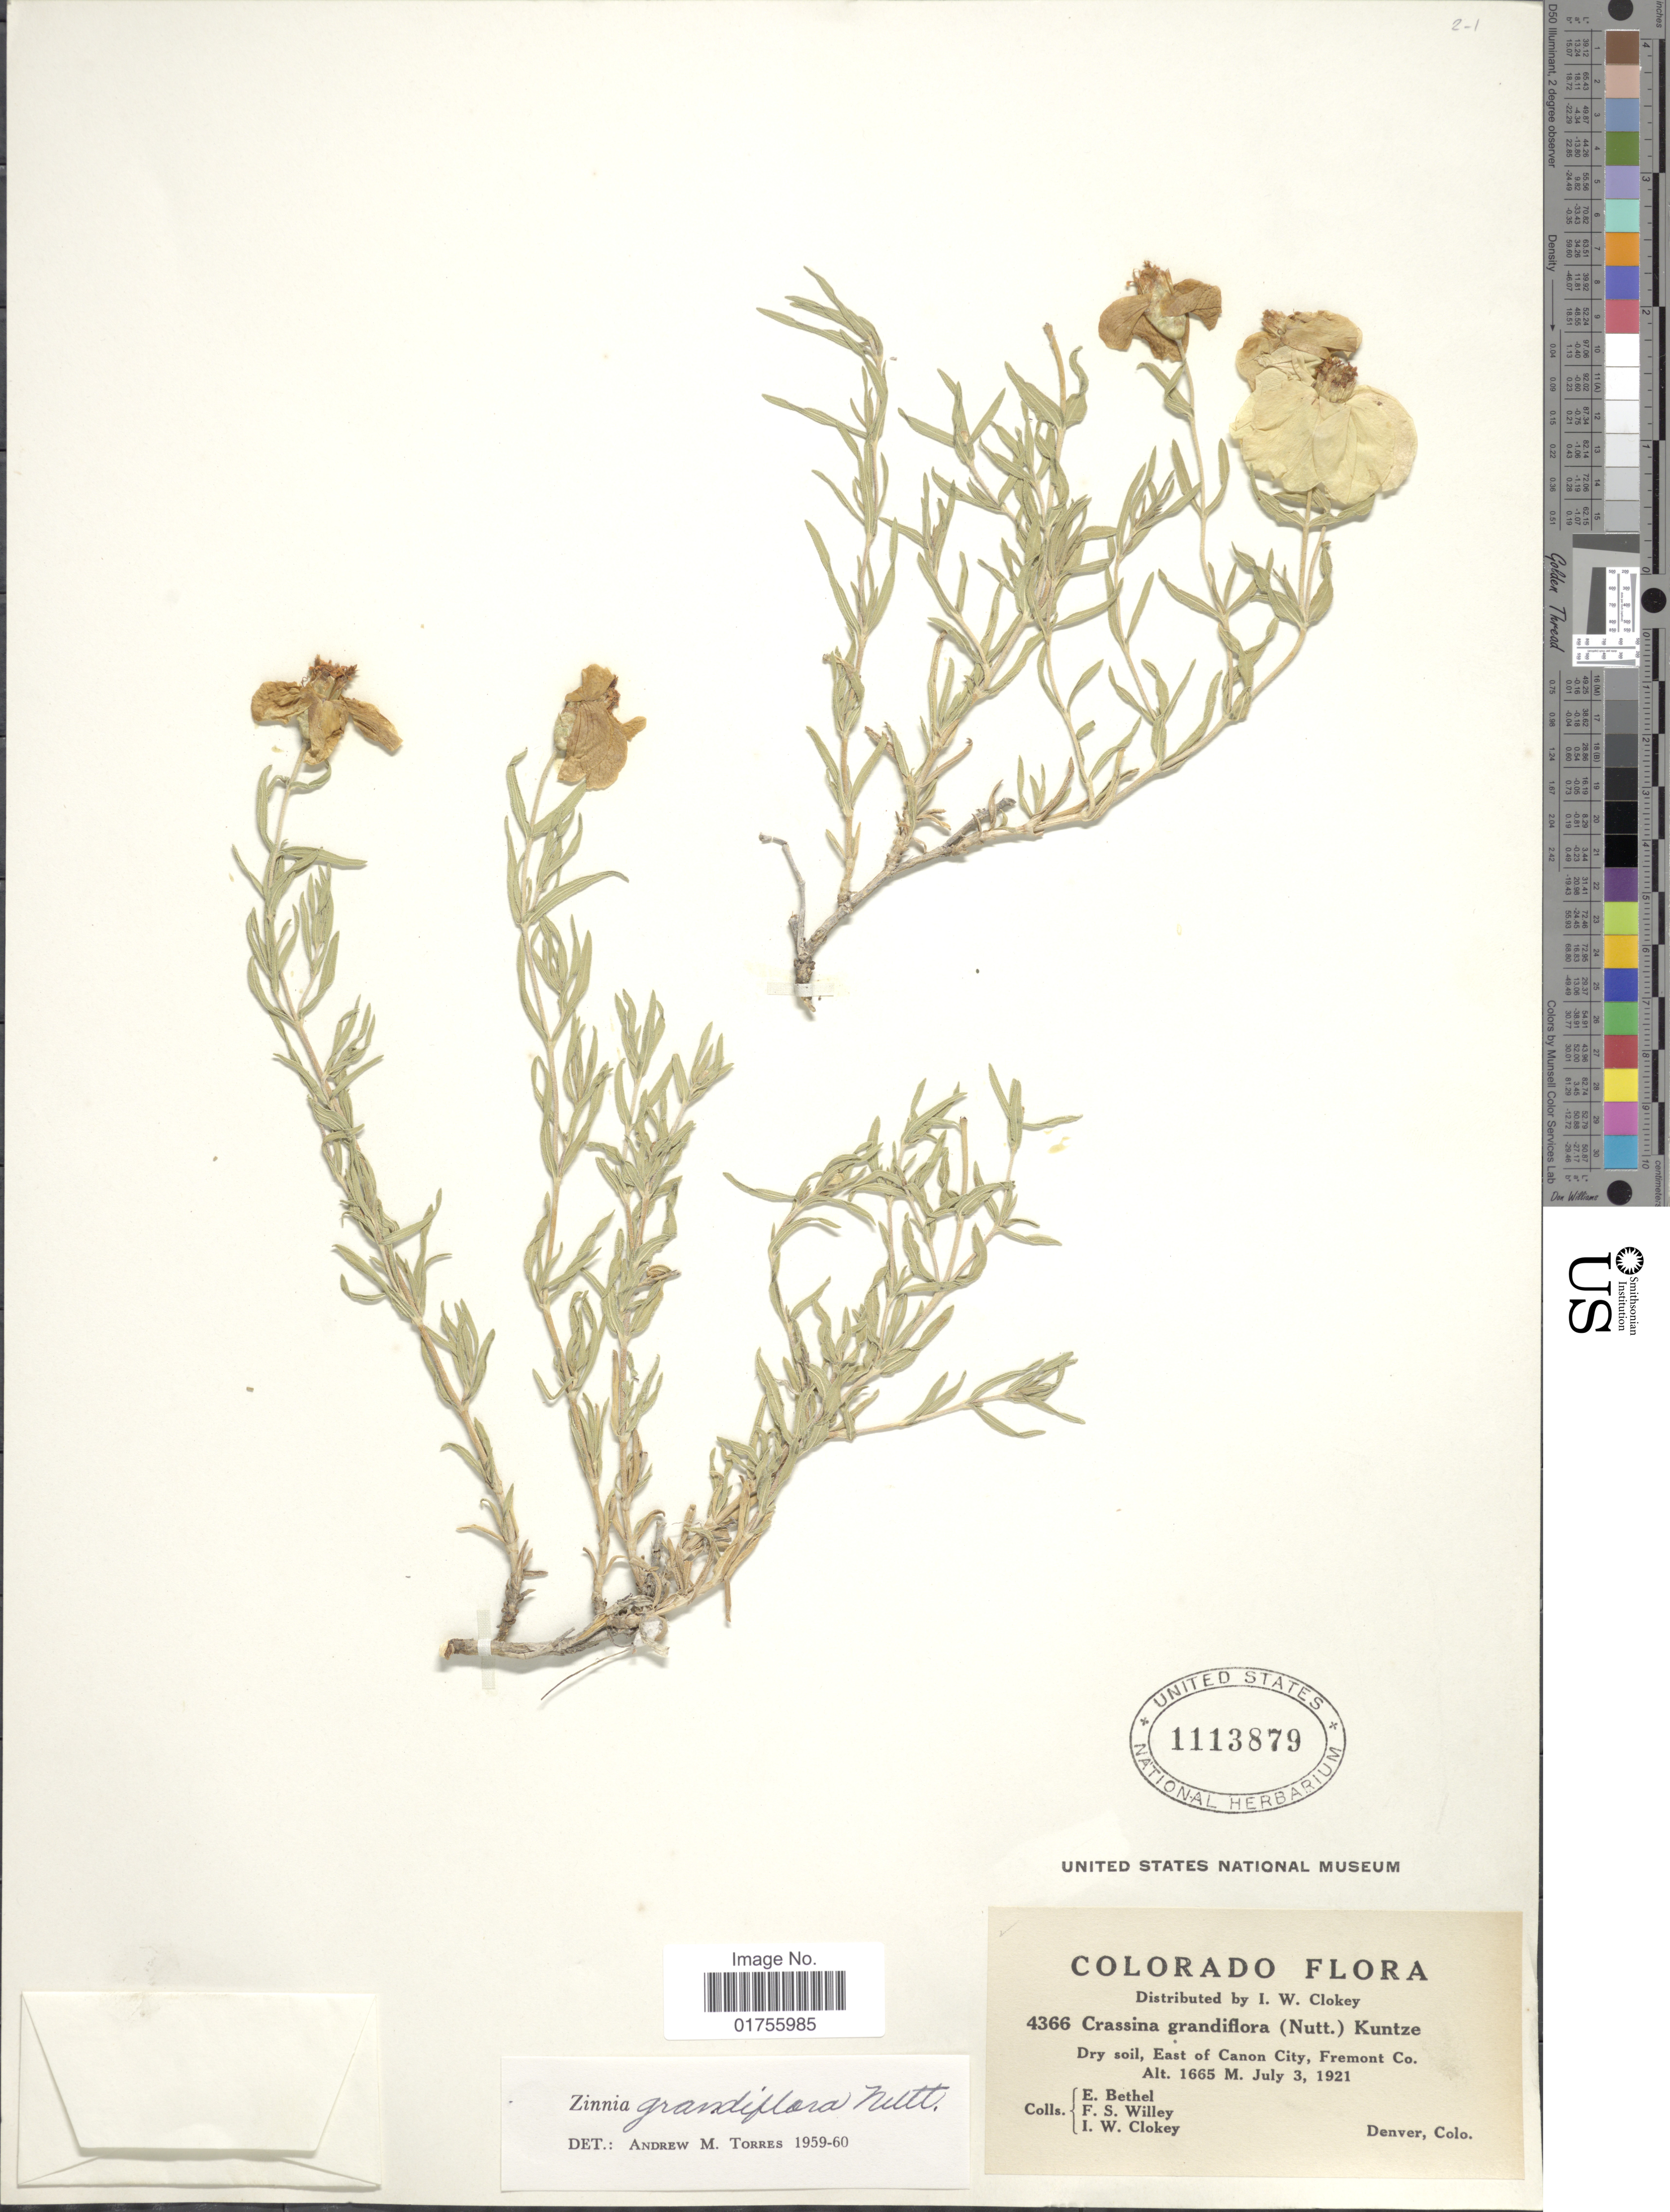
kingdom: Plantae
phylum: Tracheophyta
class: Magnoliopsida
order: Asterales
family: Asteraceae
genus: Zinnia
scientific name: Zinnia grandiflora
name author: Nutt.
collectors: E. Bethel, F. Willey & I. W. Clokey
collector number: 4366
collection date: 1921-07-03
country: United States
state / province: Colorado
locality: Dry soil, East of Canon City, Fremont Co.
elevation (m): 1665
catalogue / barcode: US 1113879